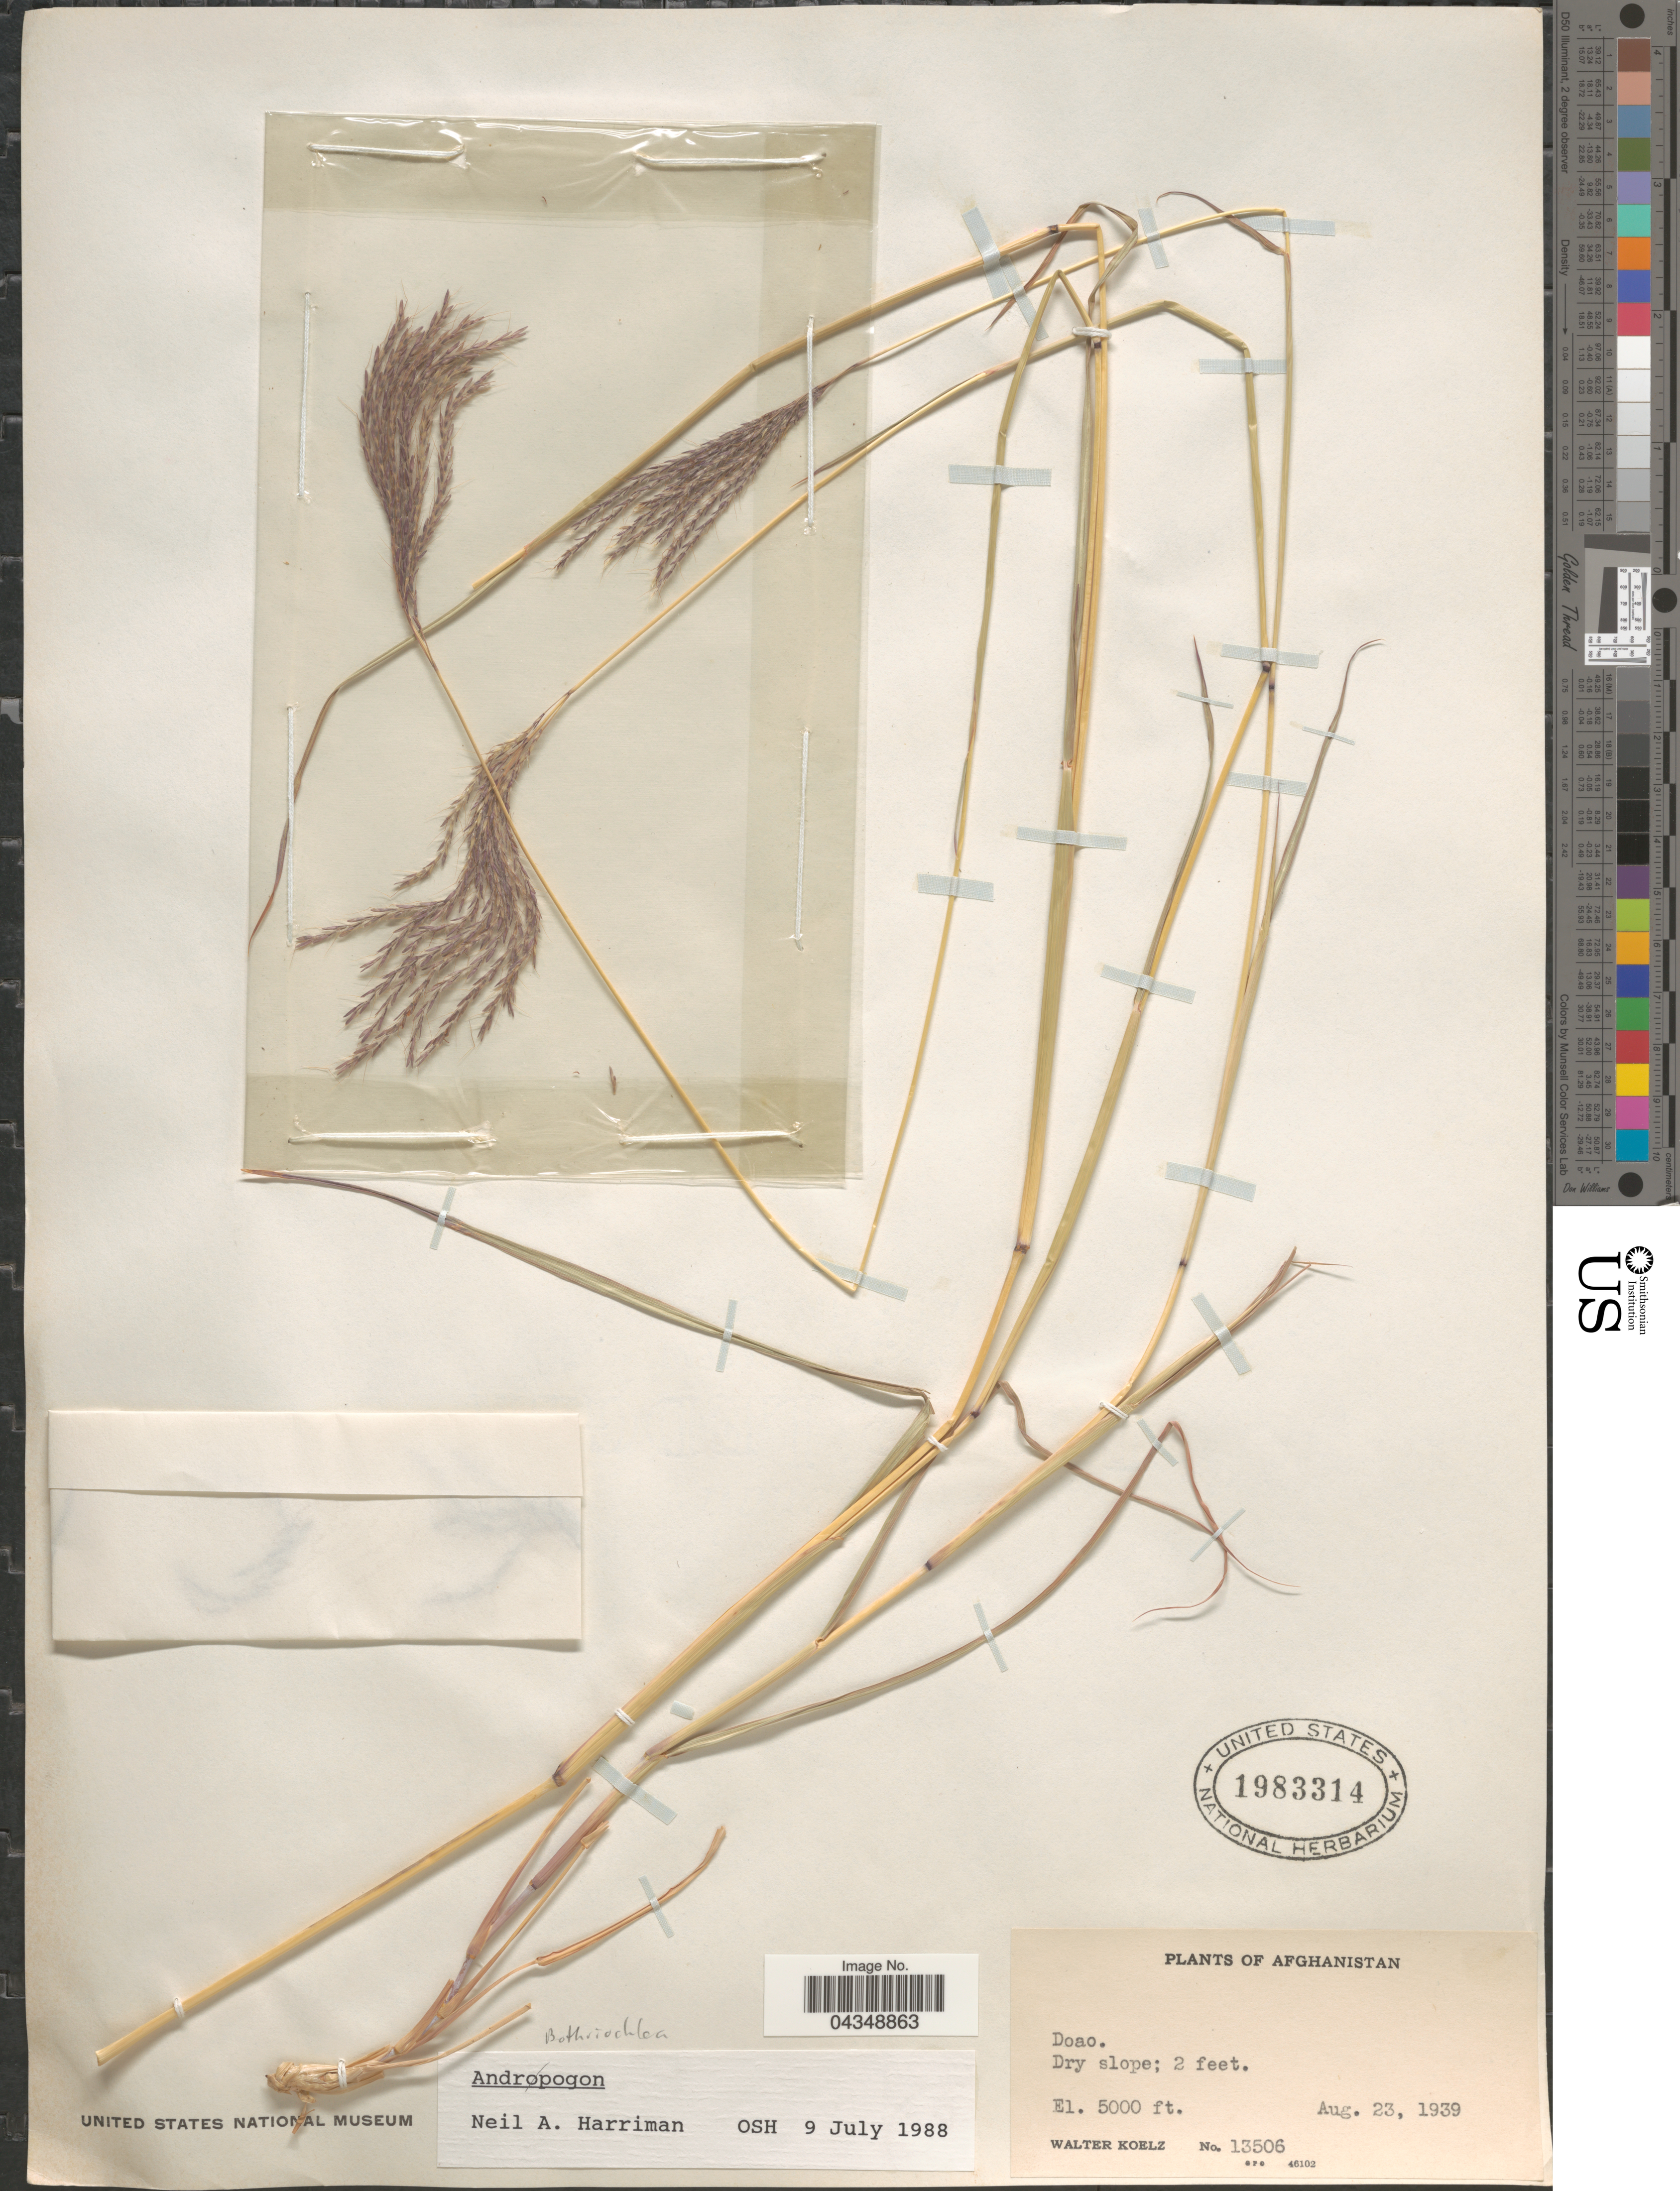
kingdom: Plantae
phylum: Tracheophyta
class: Liliopsida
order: Poales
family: Poaceae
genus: Bothriochloa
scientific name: Bothriochloa sp.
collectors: W. N. Koelz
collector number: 13506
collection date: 1939-08-23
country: Afghanistan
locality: Doao.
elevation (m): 1524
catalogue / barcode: US 1983314